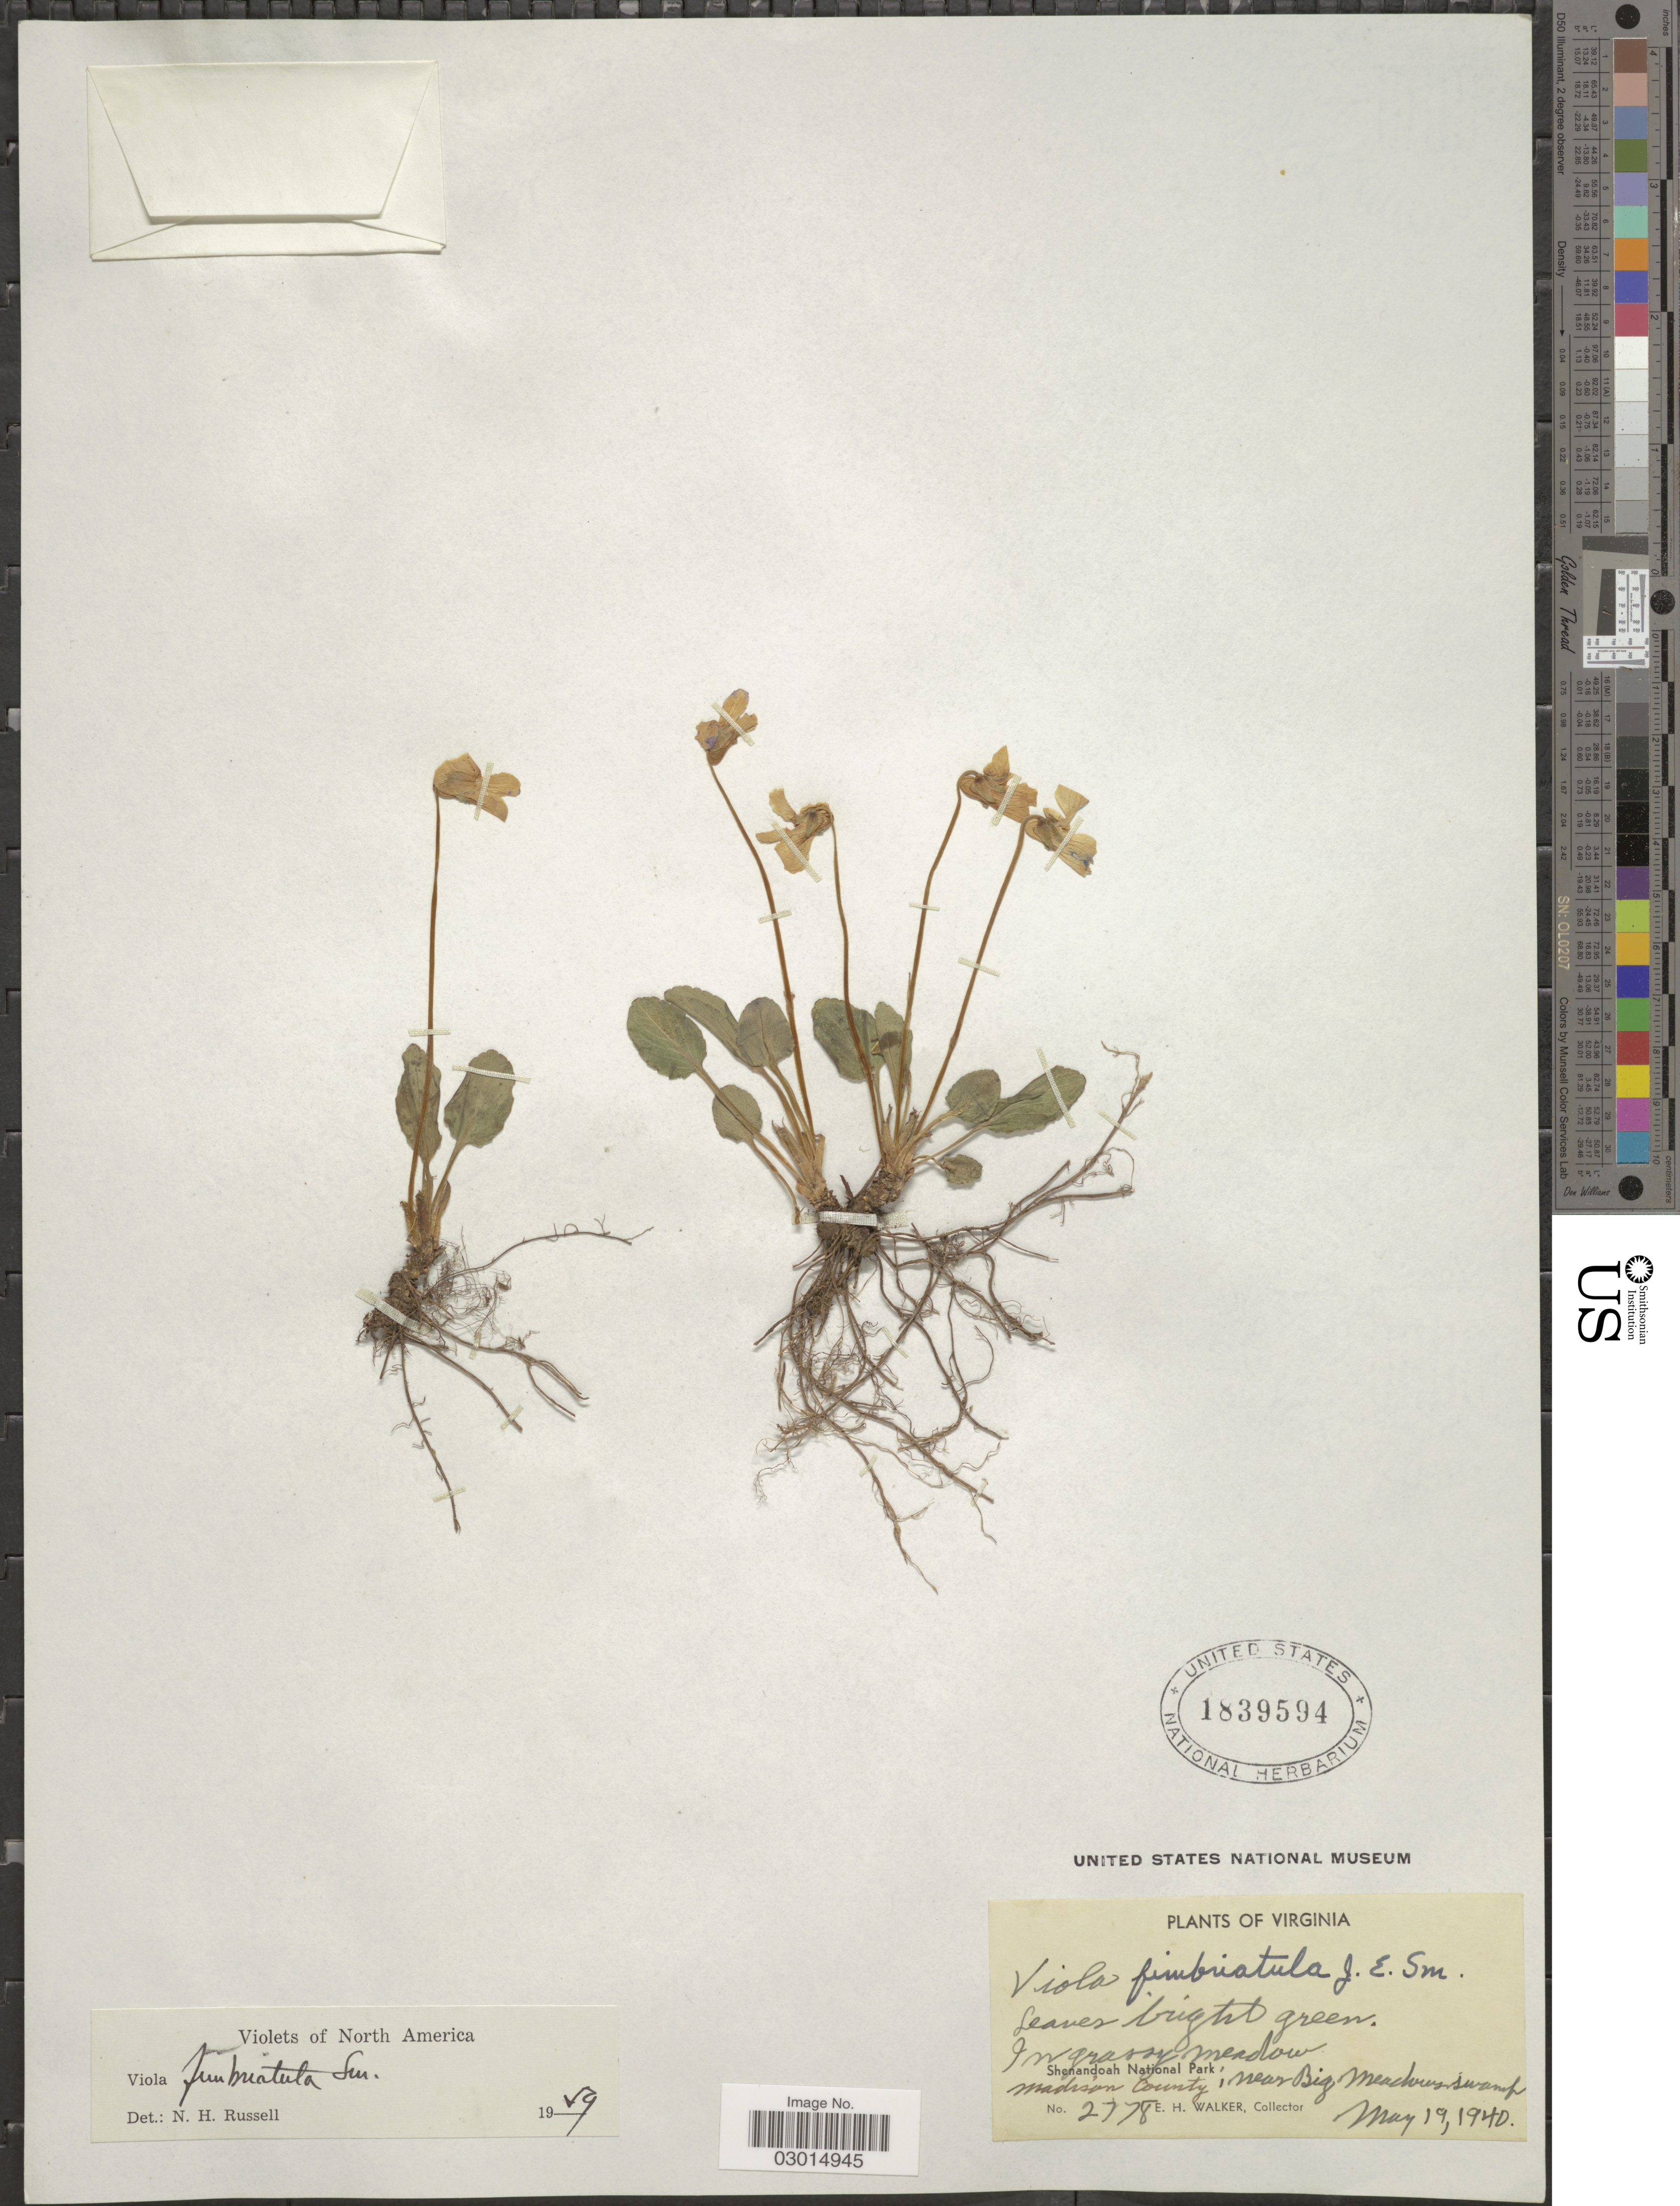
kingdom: Plantae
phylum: Tracheophyta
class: Magnoliopsida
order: Malpighiales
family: Violaceae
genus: Viola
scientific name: Viola fimbriatula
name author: Small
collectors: E. H. Walker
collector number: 2778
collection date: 1940-05-19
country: United States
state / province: Virginia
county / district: Madison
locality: Shenandoah National Park; near Big Meadows swamp, Madison County.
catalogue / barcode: US 1839594